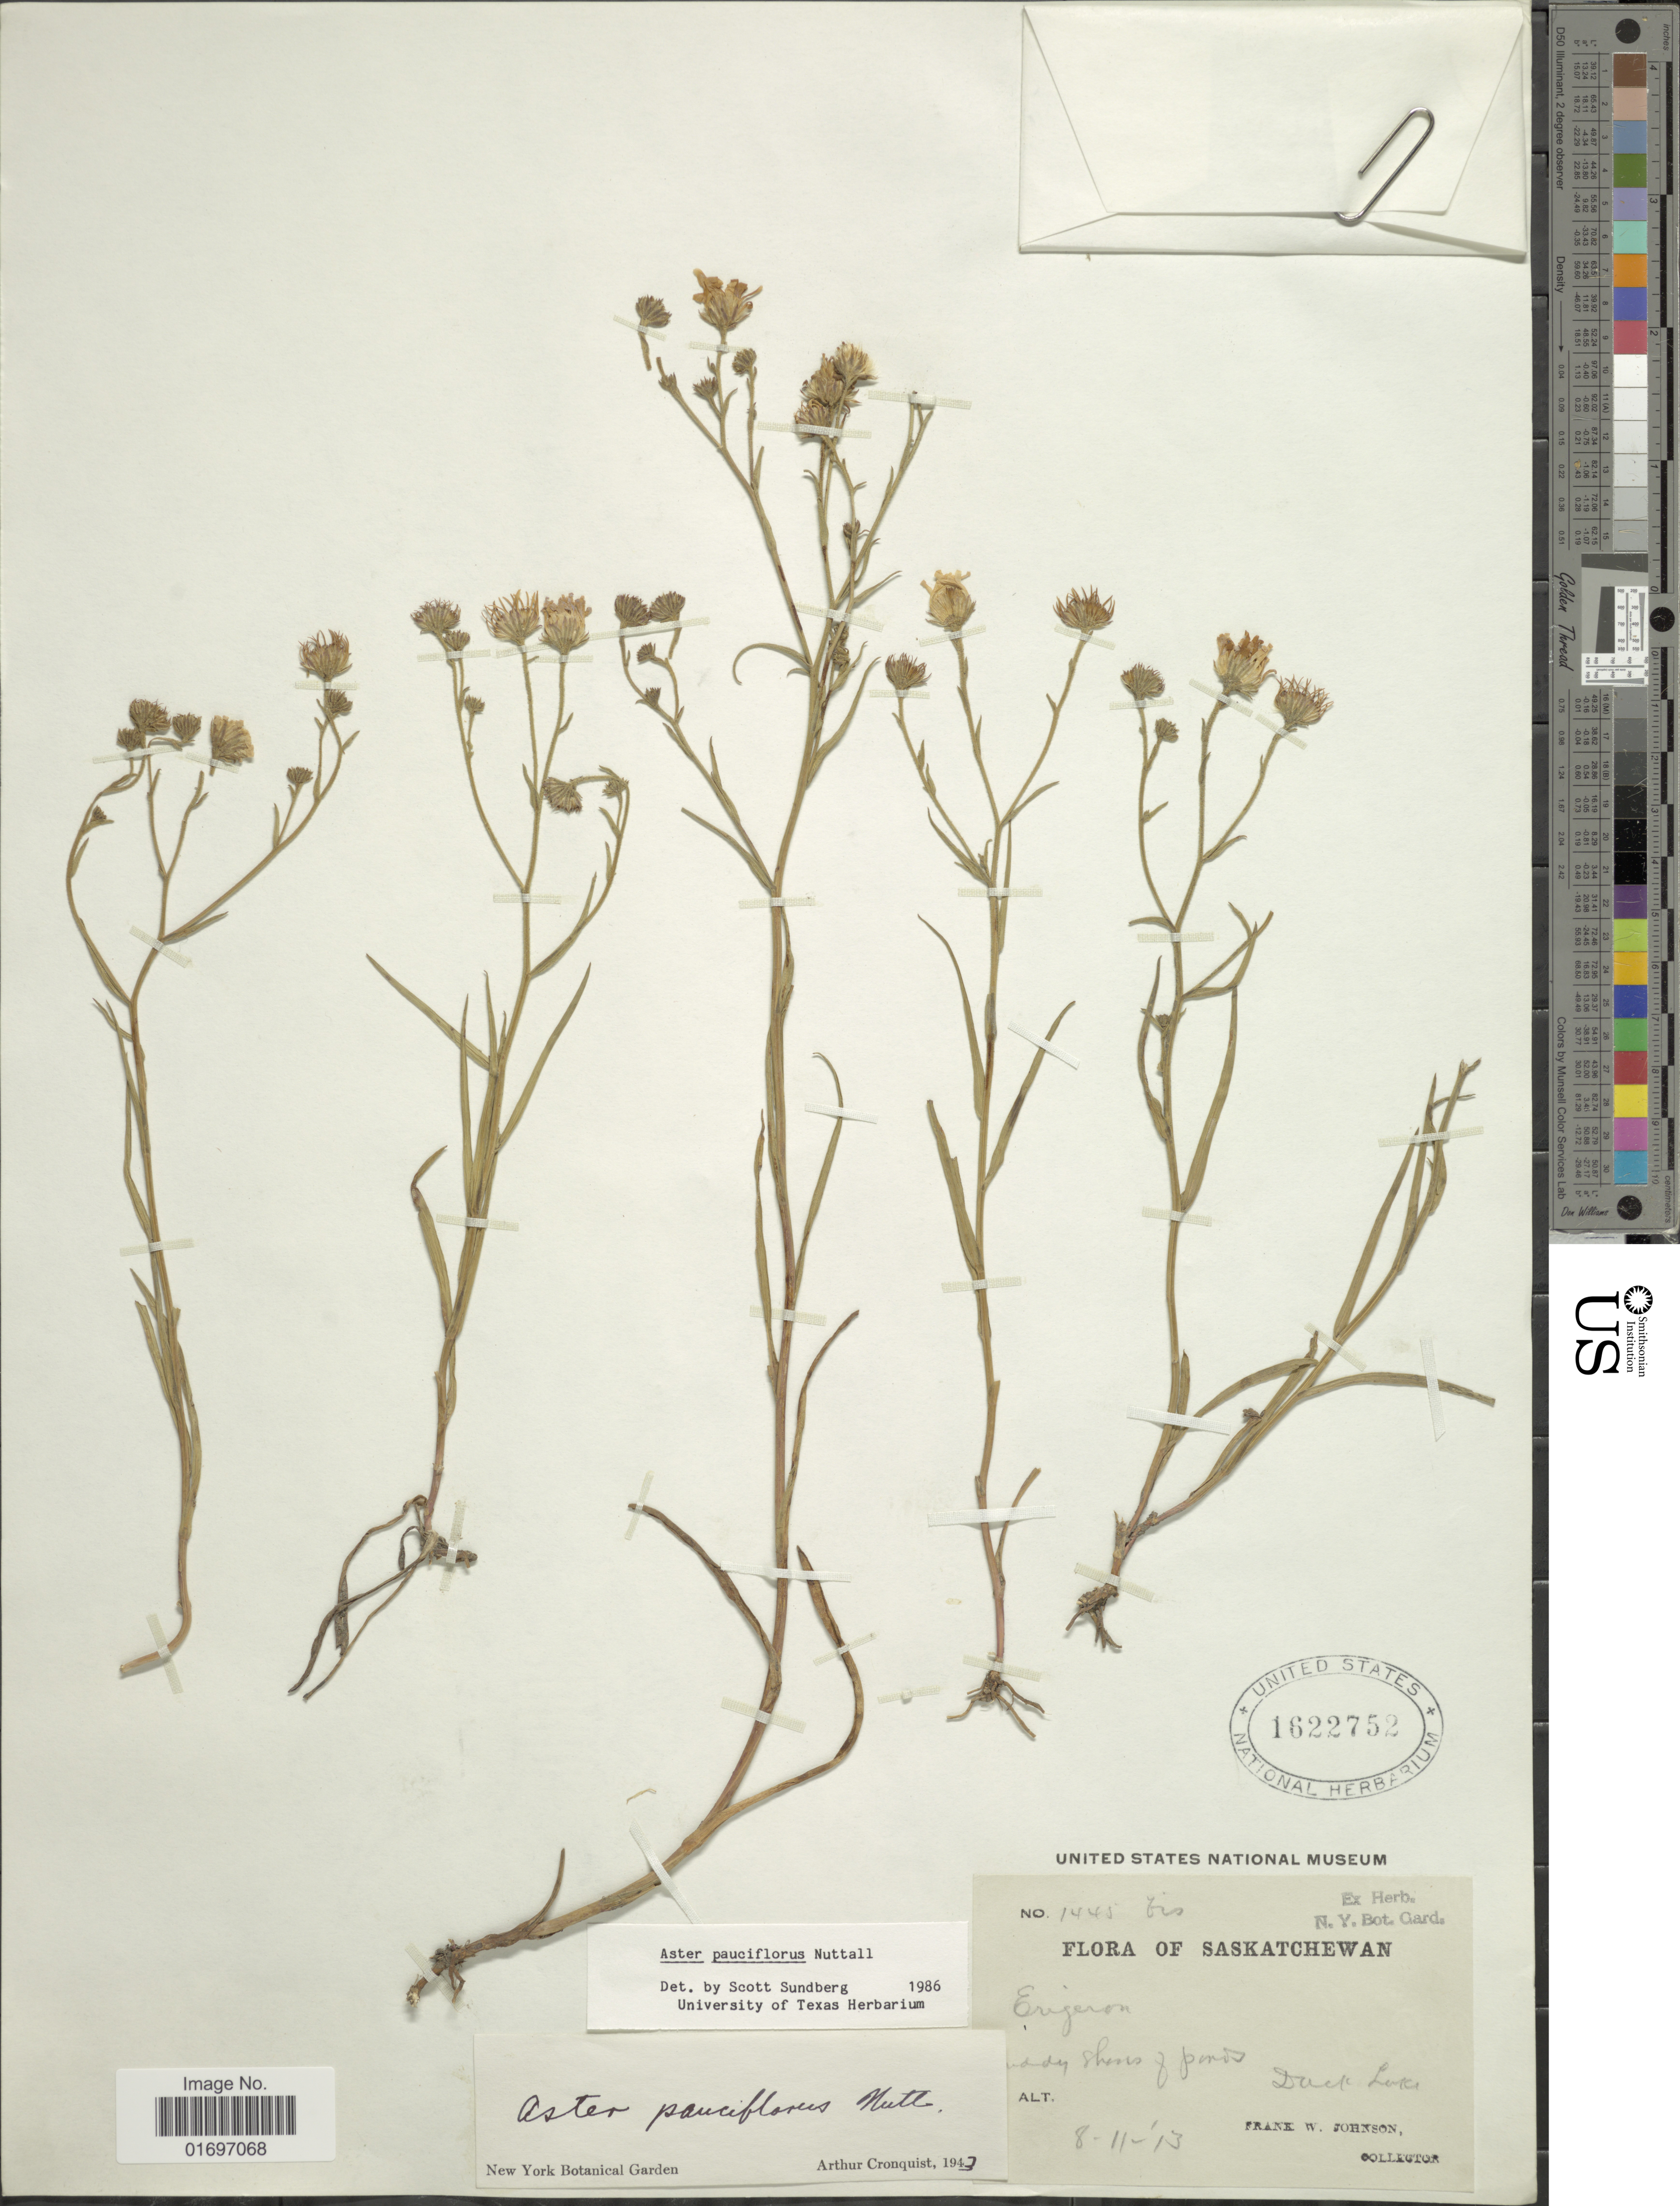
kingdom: Plantae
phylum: Tracheophyta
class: Magnoliopsida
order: Asterales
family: Asteraceae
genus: Almutaster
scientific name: Almutaster pauciflorus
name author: (Nutt.) Á. Löve & D. Löve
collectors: F. W. Johnson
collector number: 1445 bis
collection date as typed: Transcribed d/m/y: 8/11/13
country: Canada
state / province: Saskatchewan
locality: Saskatchewan. Duck Lake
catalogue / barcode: US 1622752